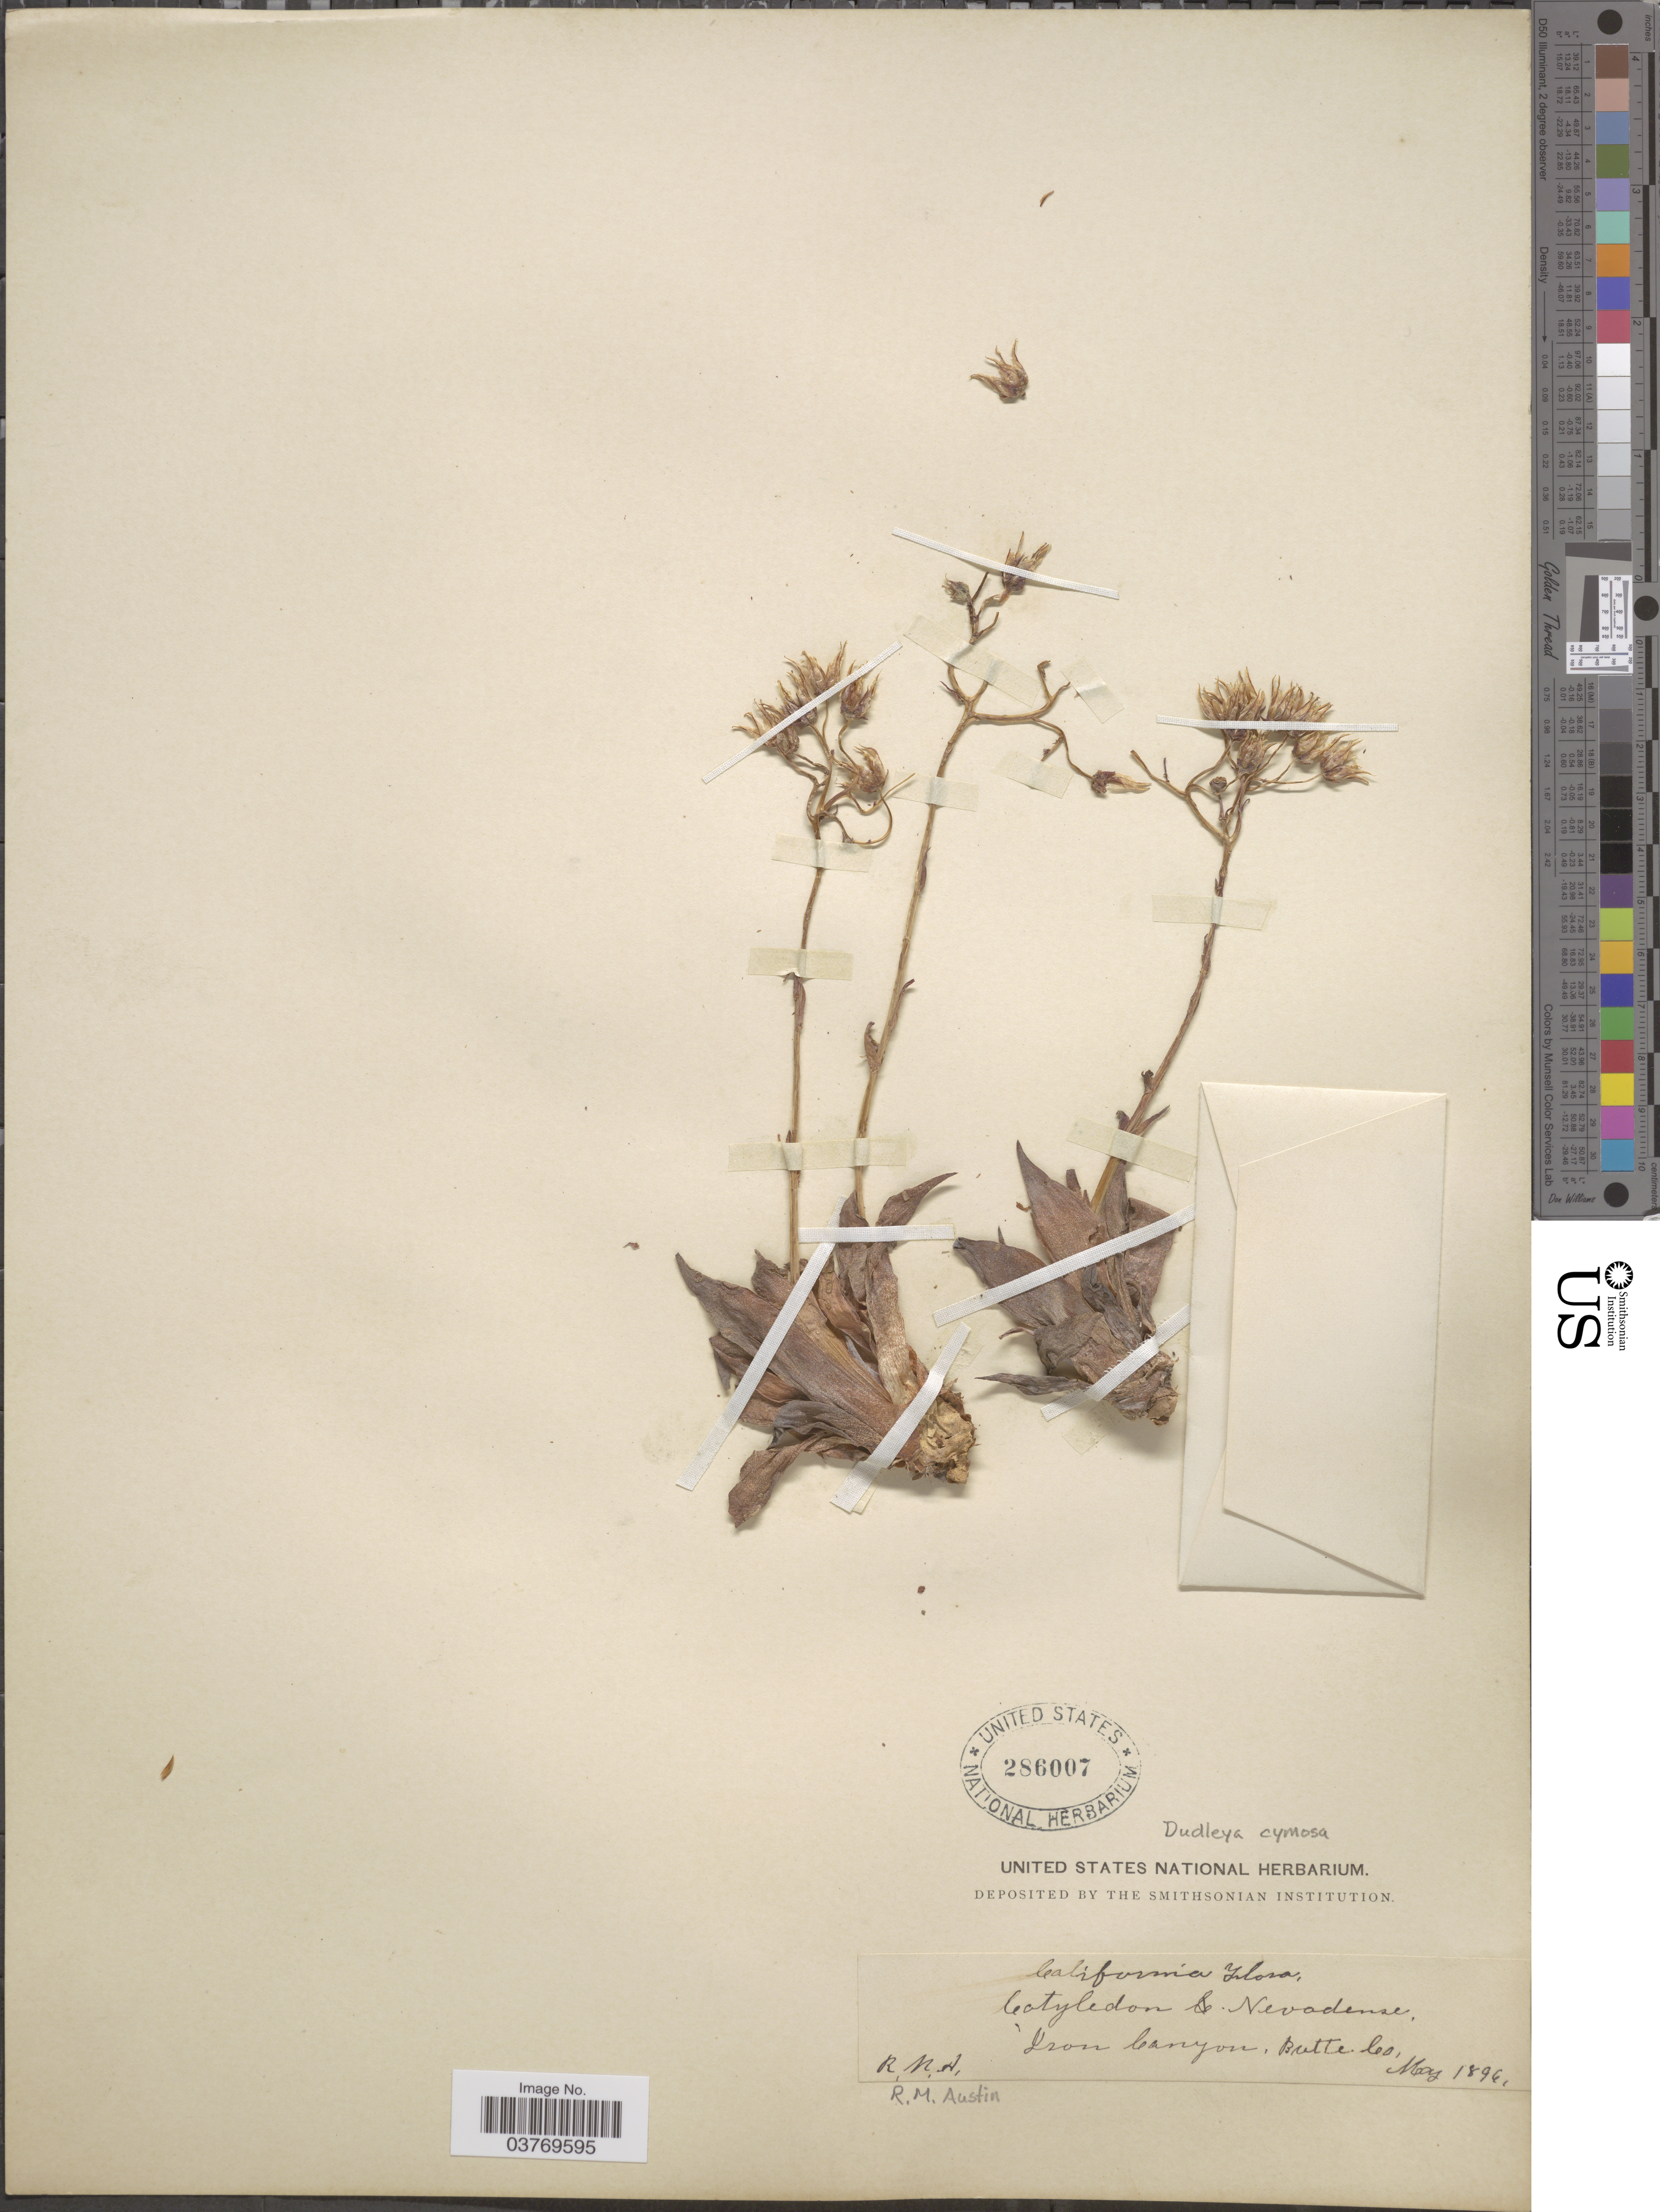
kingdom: Plantae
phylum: Tracheophyta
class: Magnoliopsida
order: Saxifragales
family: Crassulaceae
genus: Dudleya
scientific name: Dudleya cymosa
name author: (Lem.) Britton & Rose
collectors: R. Austin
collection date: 1896-05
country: United States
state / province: California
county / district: Butte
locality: Iron Canyon, Butte Co.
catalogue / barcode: US 286007